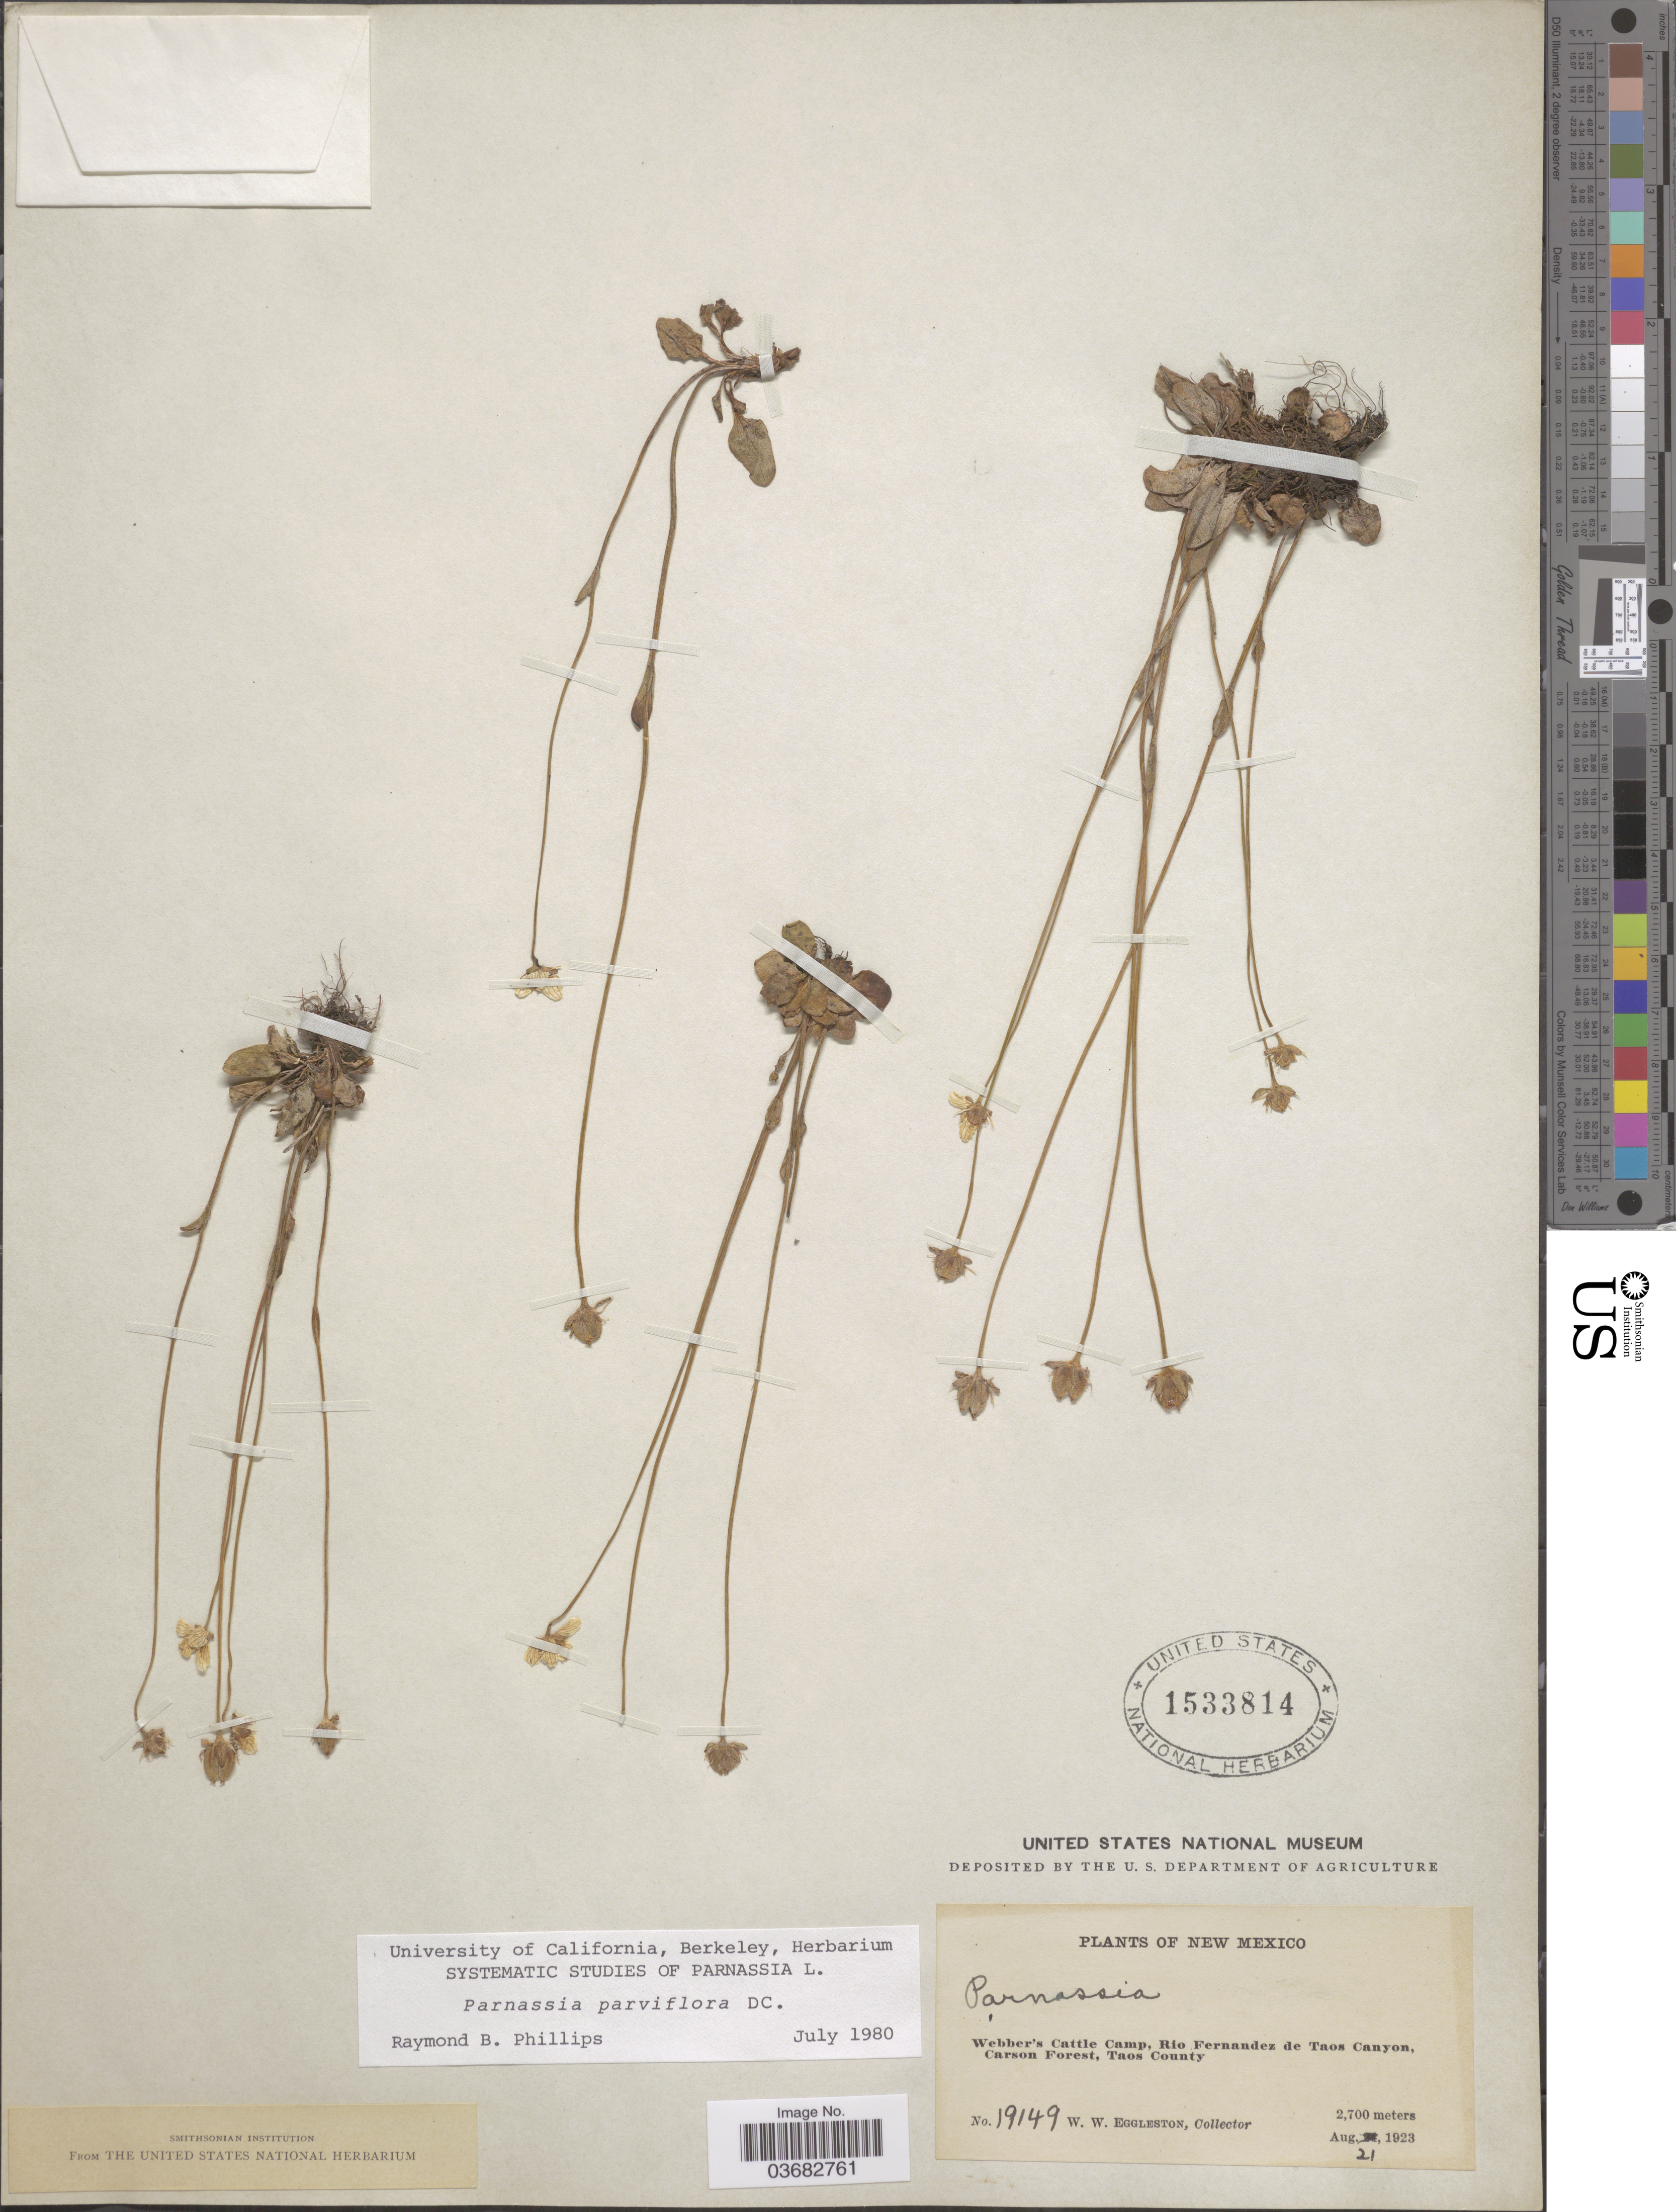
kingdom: Plantae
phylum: Tracheophyta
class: Magnoliopsida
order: Celastrales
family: Parnassiaceae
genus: Parnassia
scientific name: Parnassia parviflora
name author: DC.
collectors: W. W. Eggleston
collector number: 19149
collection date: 1923-08-21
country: United States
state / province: New Mexico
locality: Webber's Cattle Camp, Rio Fernandez de Taos Canyon, Carson Forest, Taos County.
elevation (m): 2700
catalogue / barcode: US 1533814